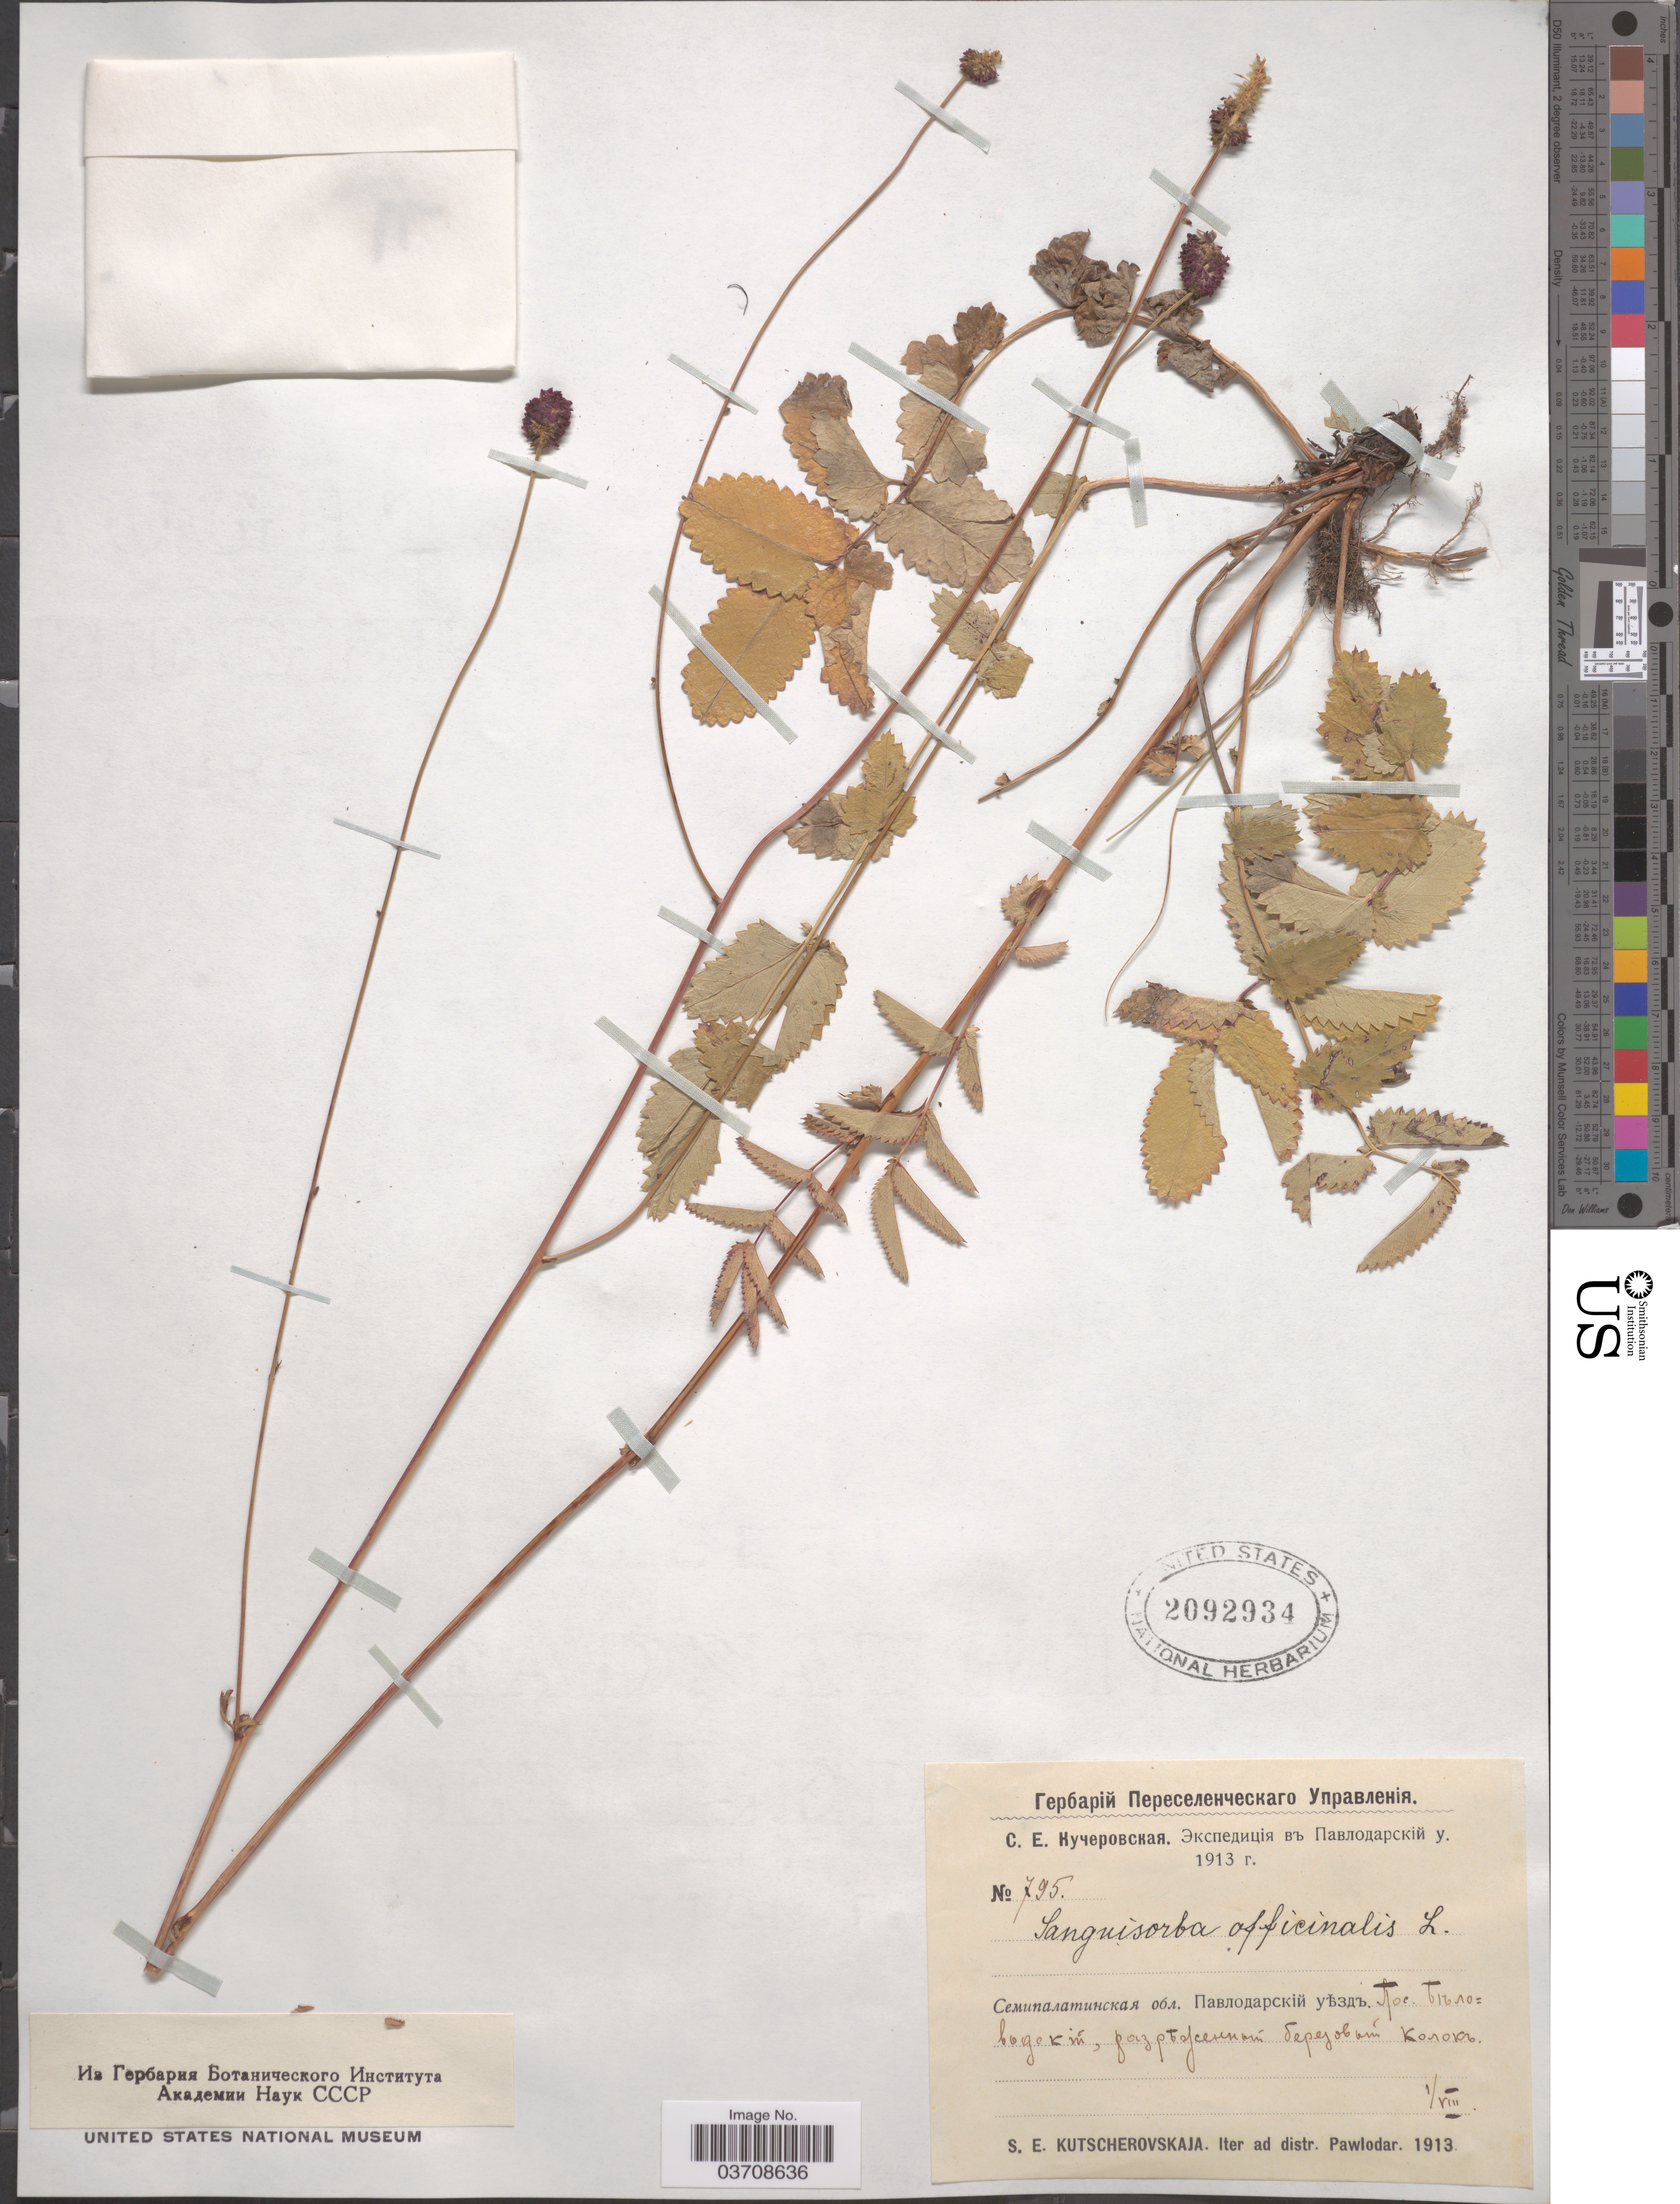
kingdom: Plantae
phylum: Tracheophyta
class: Magnoliopsida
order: Rosales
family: Rosaceae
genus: Sanguisorba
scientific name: Sanguisorba officinalis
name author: L.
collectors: S. Kutscherovskaja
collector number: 795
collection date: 1913-08-01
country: Kazakhstan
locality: X. Iter ad distr. Pawlodar.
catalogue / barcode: US 2092934